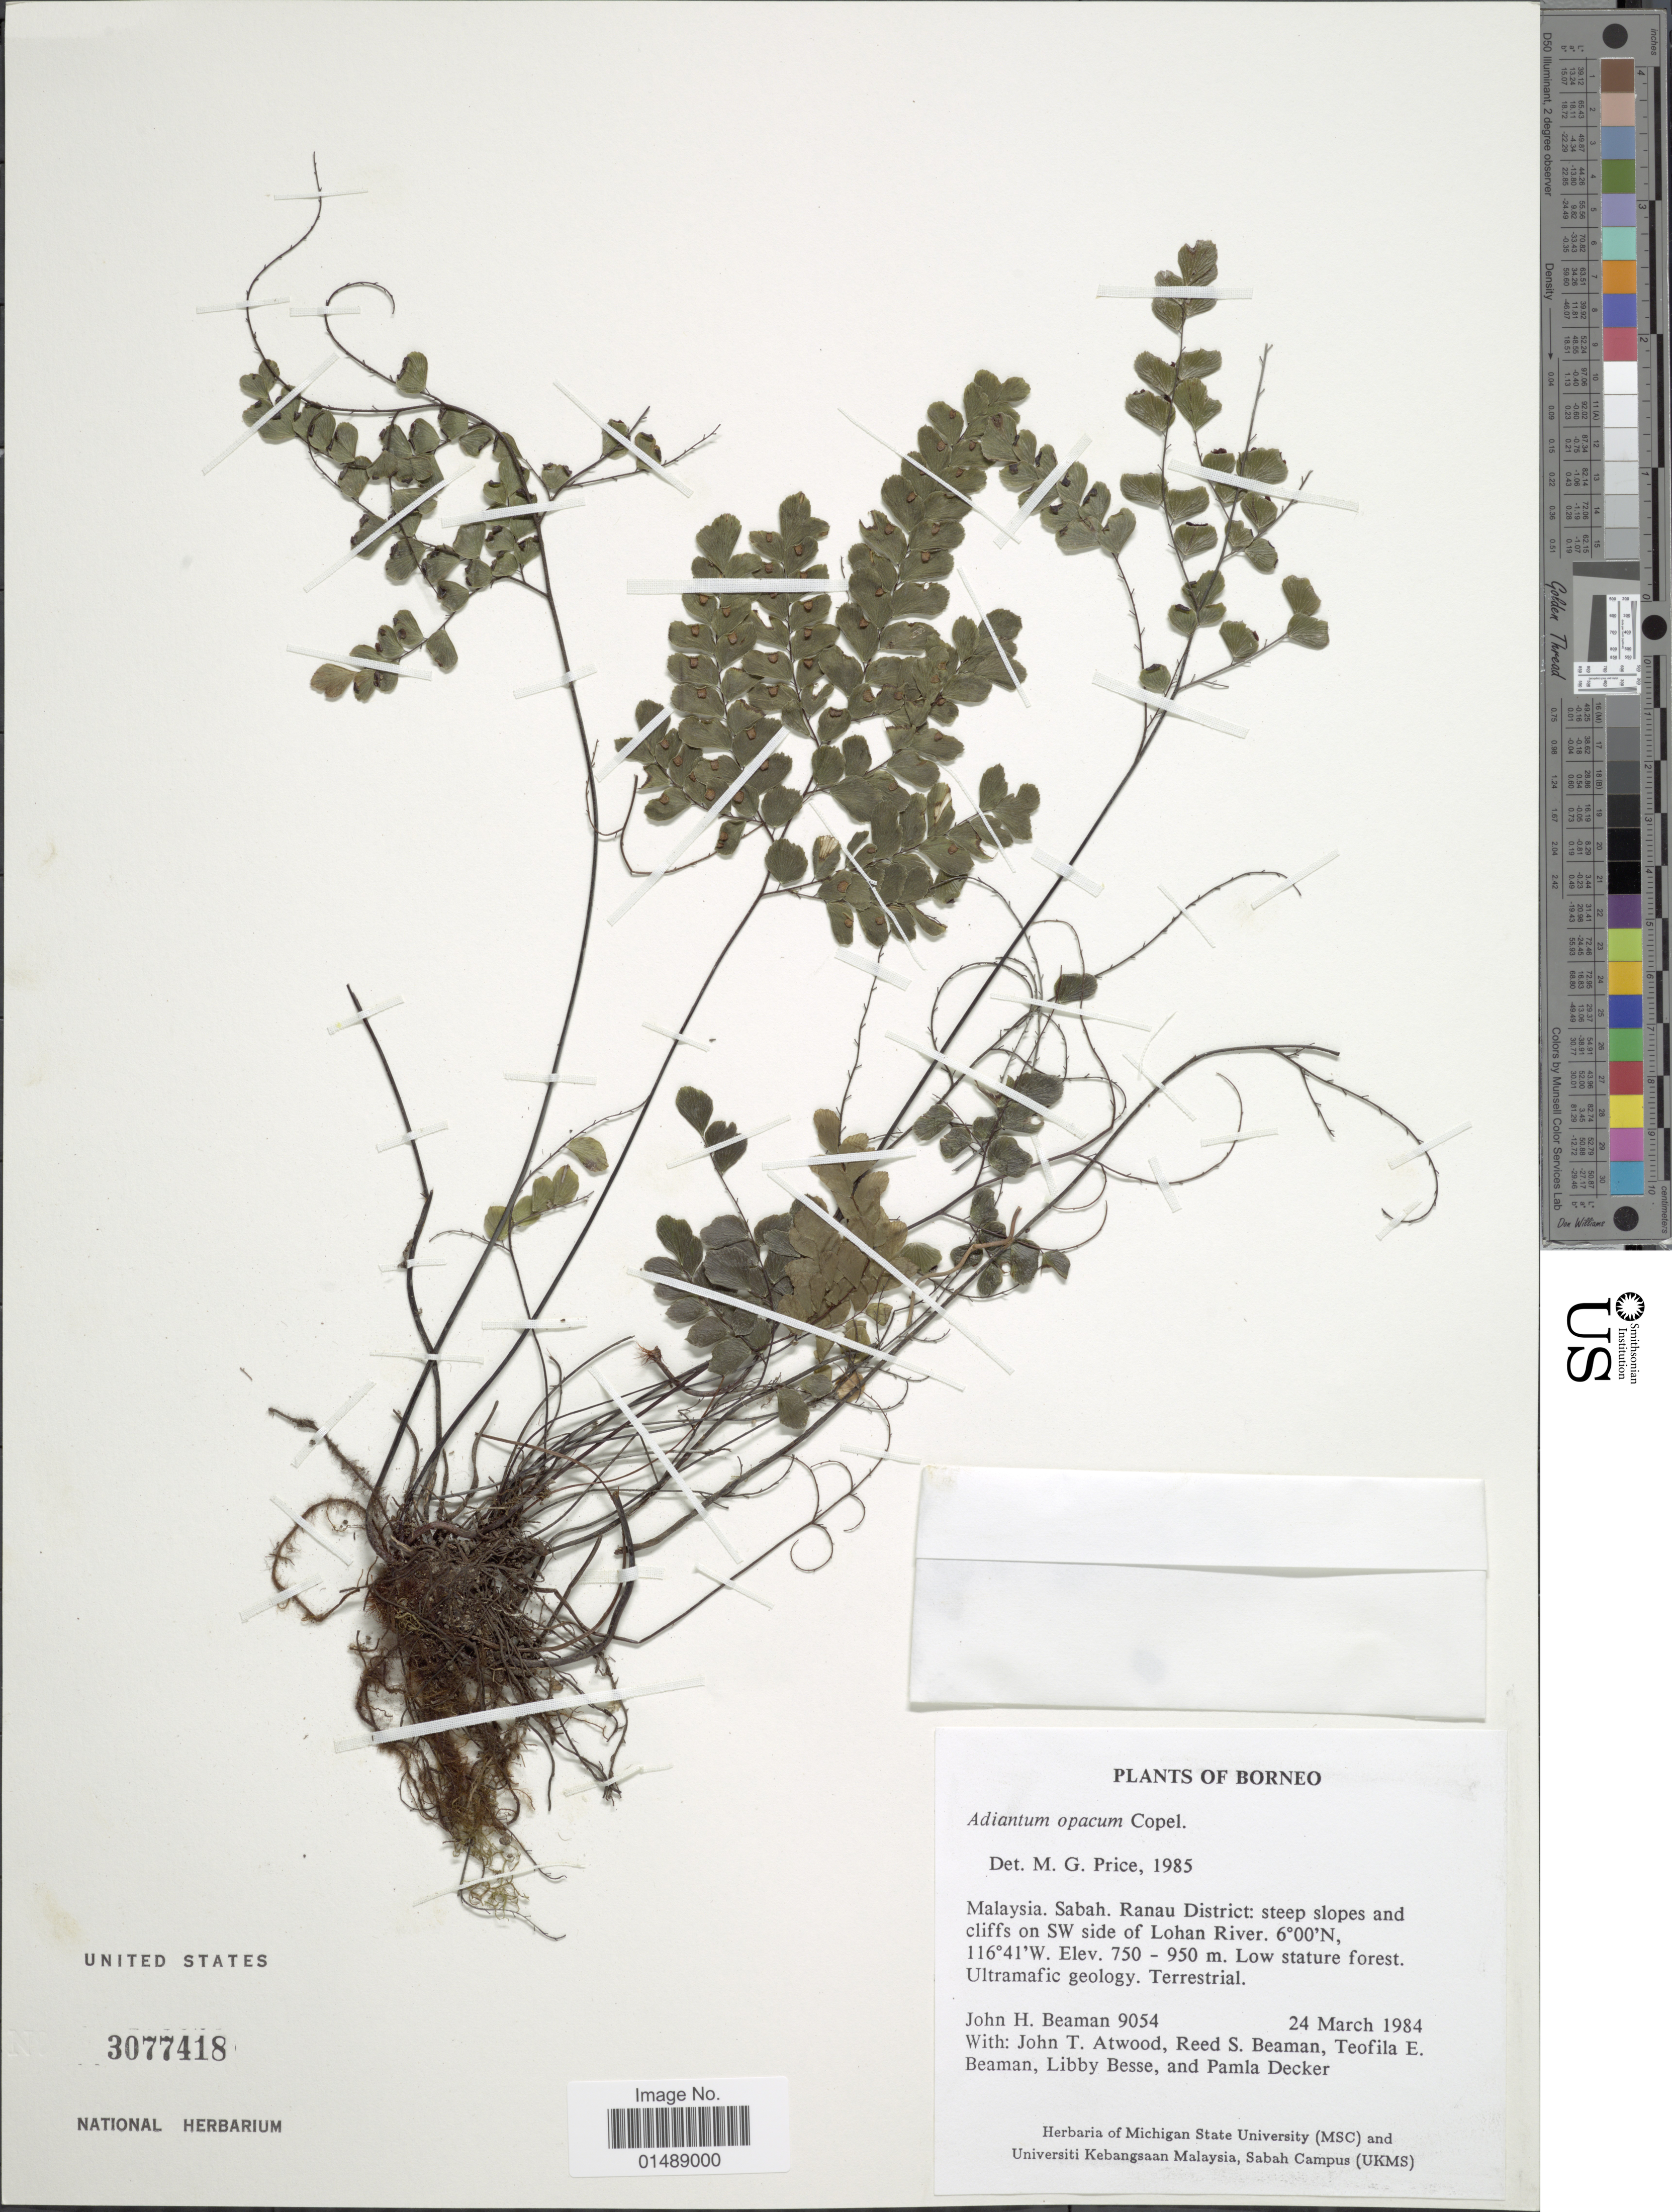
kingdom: Plantae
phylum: Tracheophyta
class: Polypodiopsida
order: Polypodiales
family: Pteridaceae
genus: Adiantum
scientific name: Adiantum opacum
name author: Copel.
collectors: J. H. Beaman, J. T. Atwood, R. S. Beaman, T. E. Beaman & et al.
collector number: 9054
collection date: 1984-03-24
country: Malaysia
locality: Borneo, Malaysia. Sabah. Ranau District, SW side of Lohan River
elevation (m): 750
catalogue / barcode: US 3077418